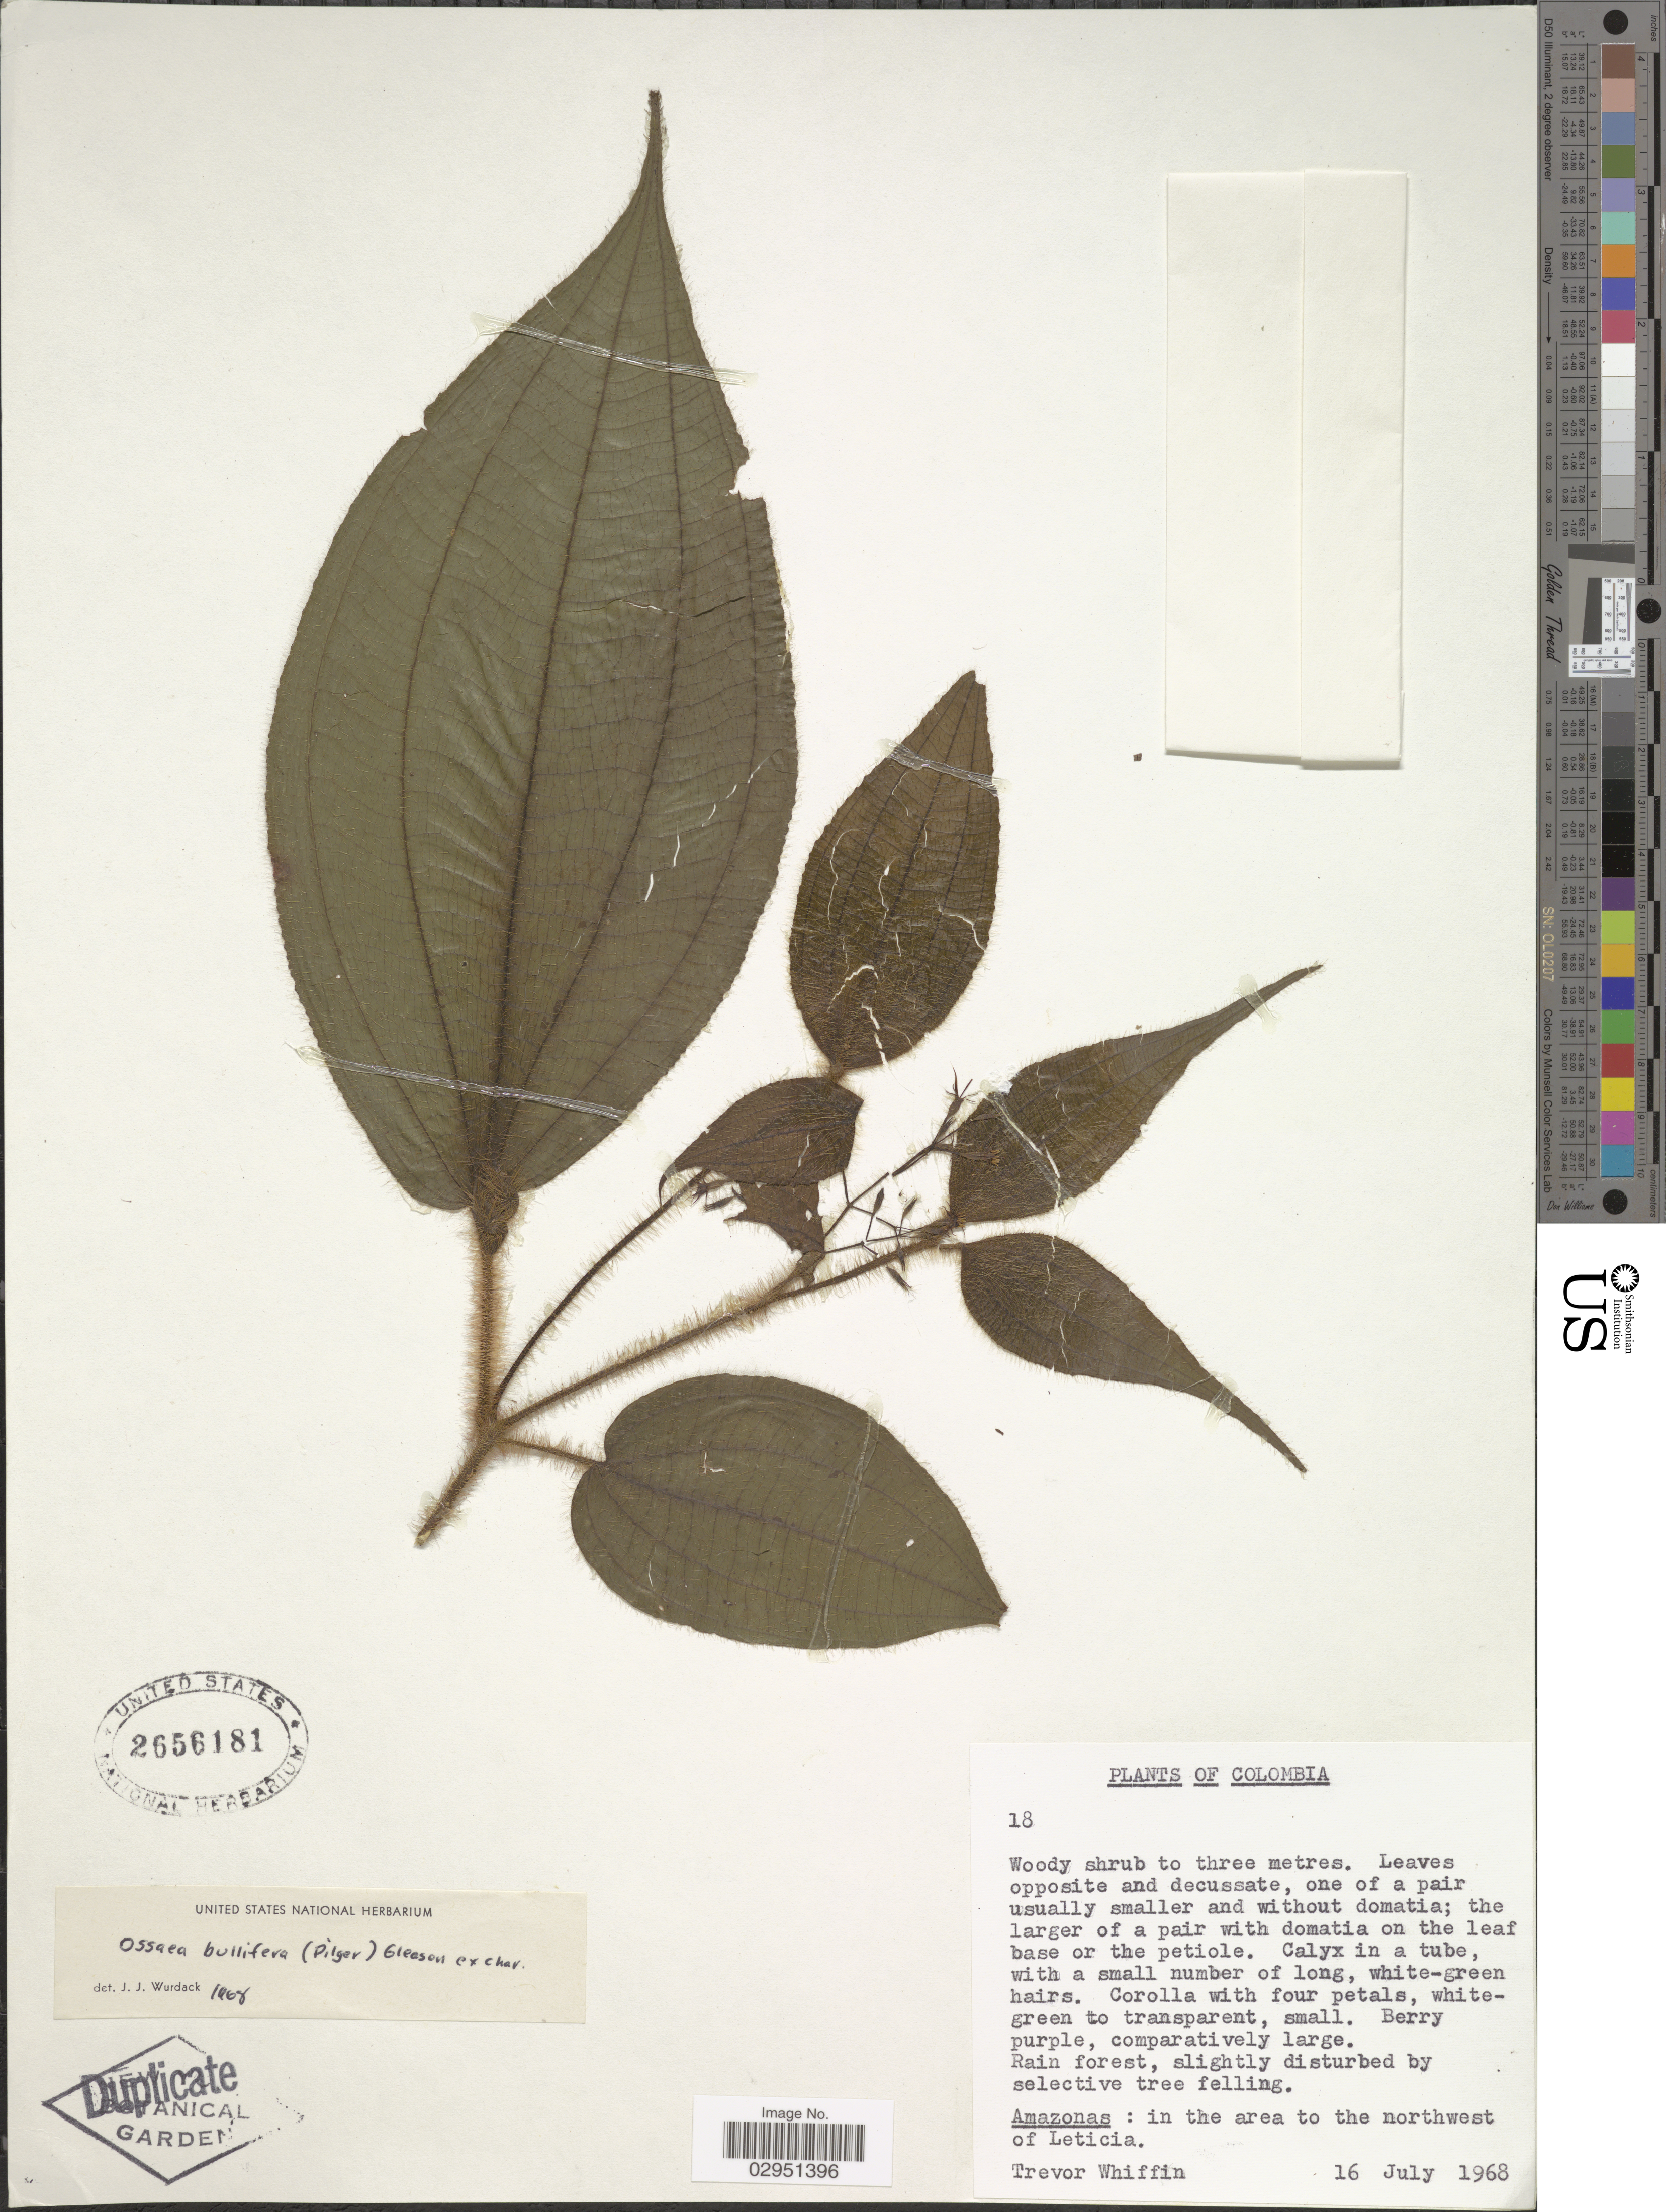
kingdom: Plantae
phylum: Tracheophyta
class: Magnoliopsida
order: Myrtales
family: Melastomataceae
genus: Ossaea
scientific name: Ossaea bullifera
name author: (Pilg.) Gleason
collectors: T. P. Whiffin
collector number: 18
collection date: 1968-07-16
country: Colombia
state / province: Amazônas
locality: Amazonas: in the area to the northwest of Leticia.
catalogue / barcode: US 2656181